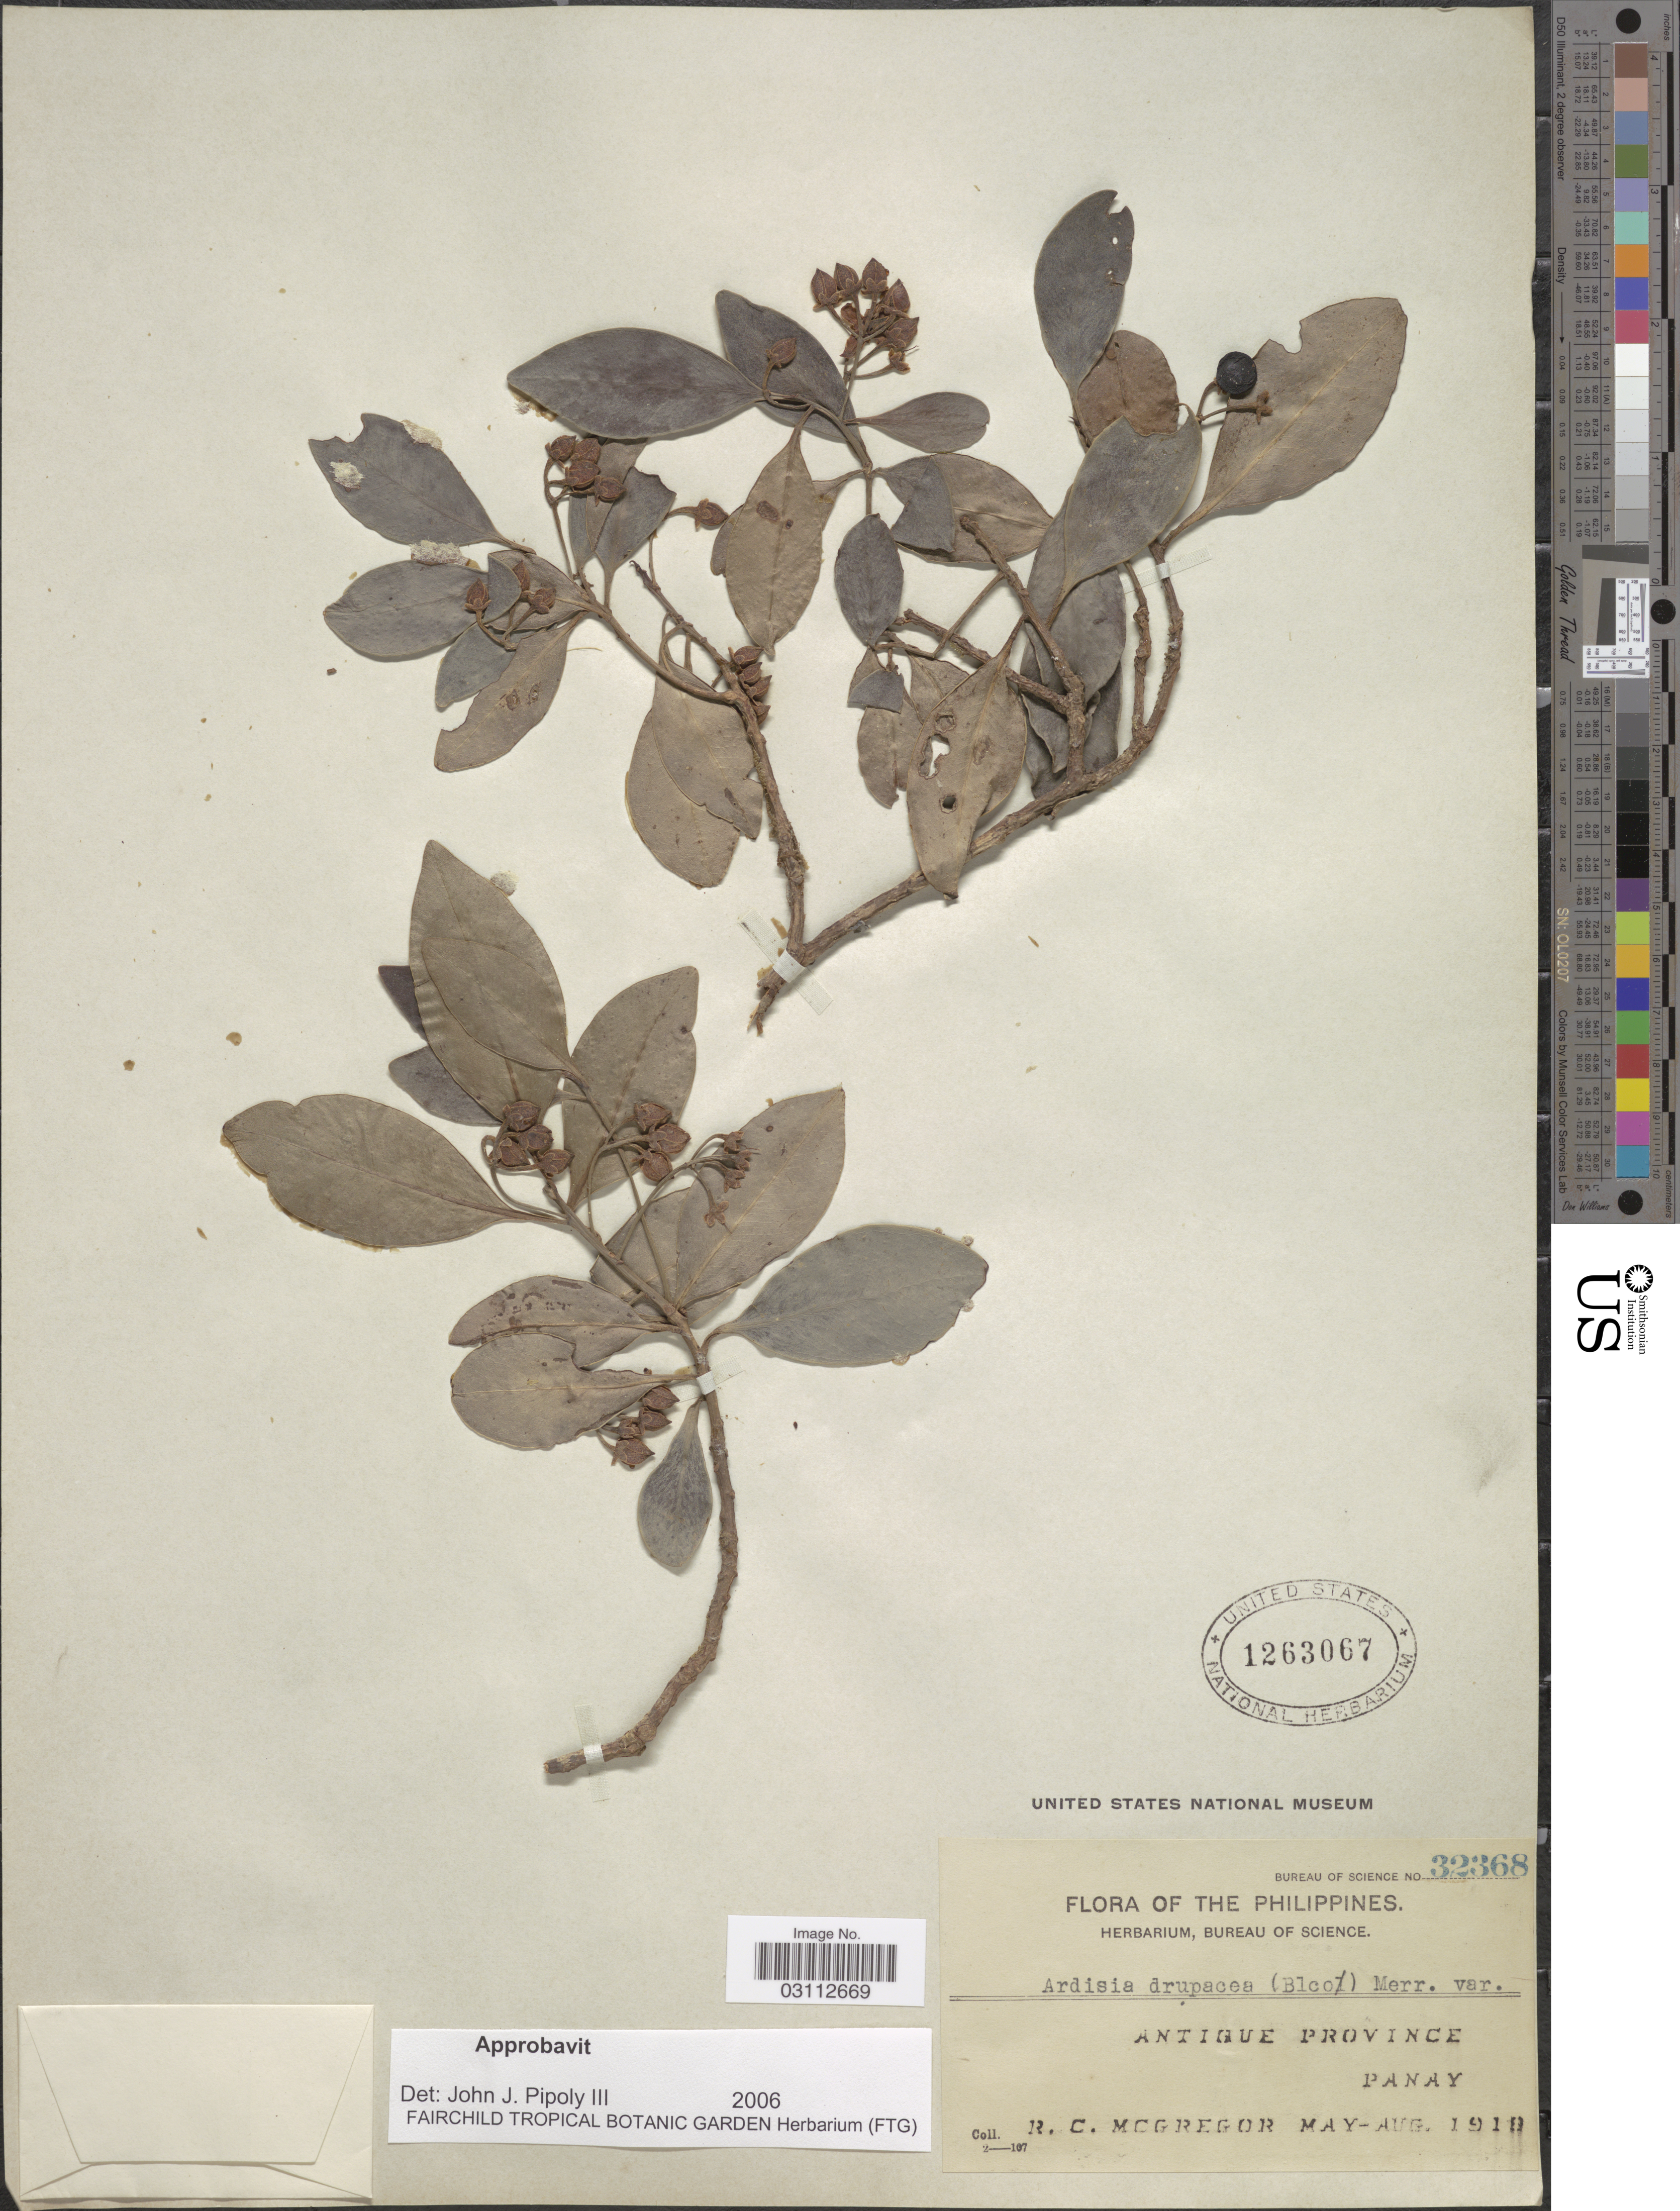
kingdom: Plantae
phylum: Tracheophyta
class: Magnoliopsida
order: Ericales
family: Primulaceae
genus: Ardisia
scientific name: Ardisia drupacea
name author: (Blanco) Merr.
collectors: R. C. McGregor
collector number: Bureau of science 32368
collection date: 1918-05/1918-08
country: Philippines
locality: Antique Province, Panay.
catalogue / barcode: US 1263067